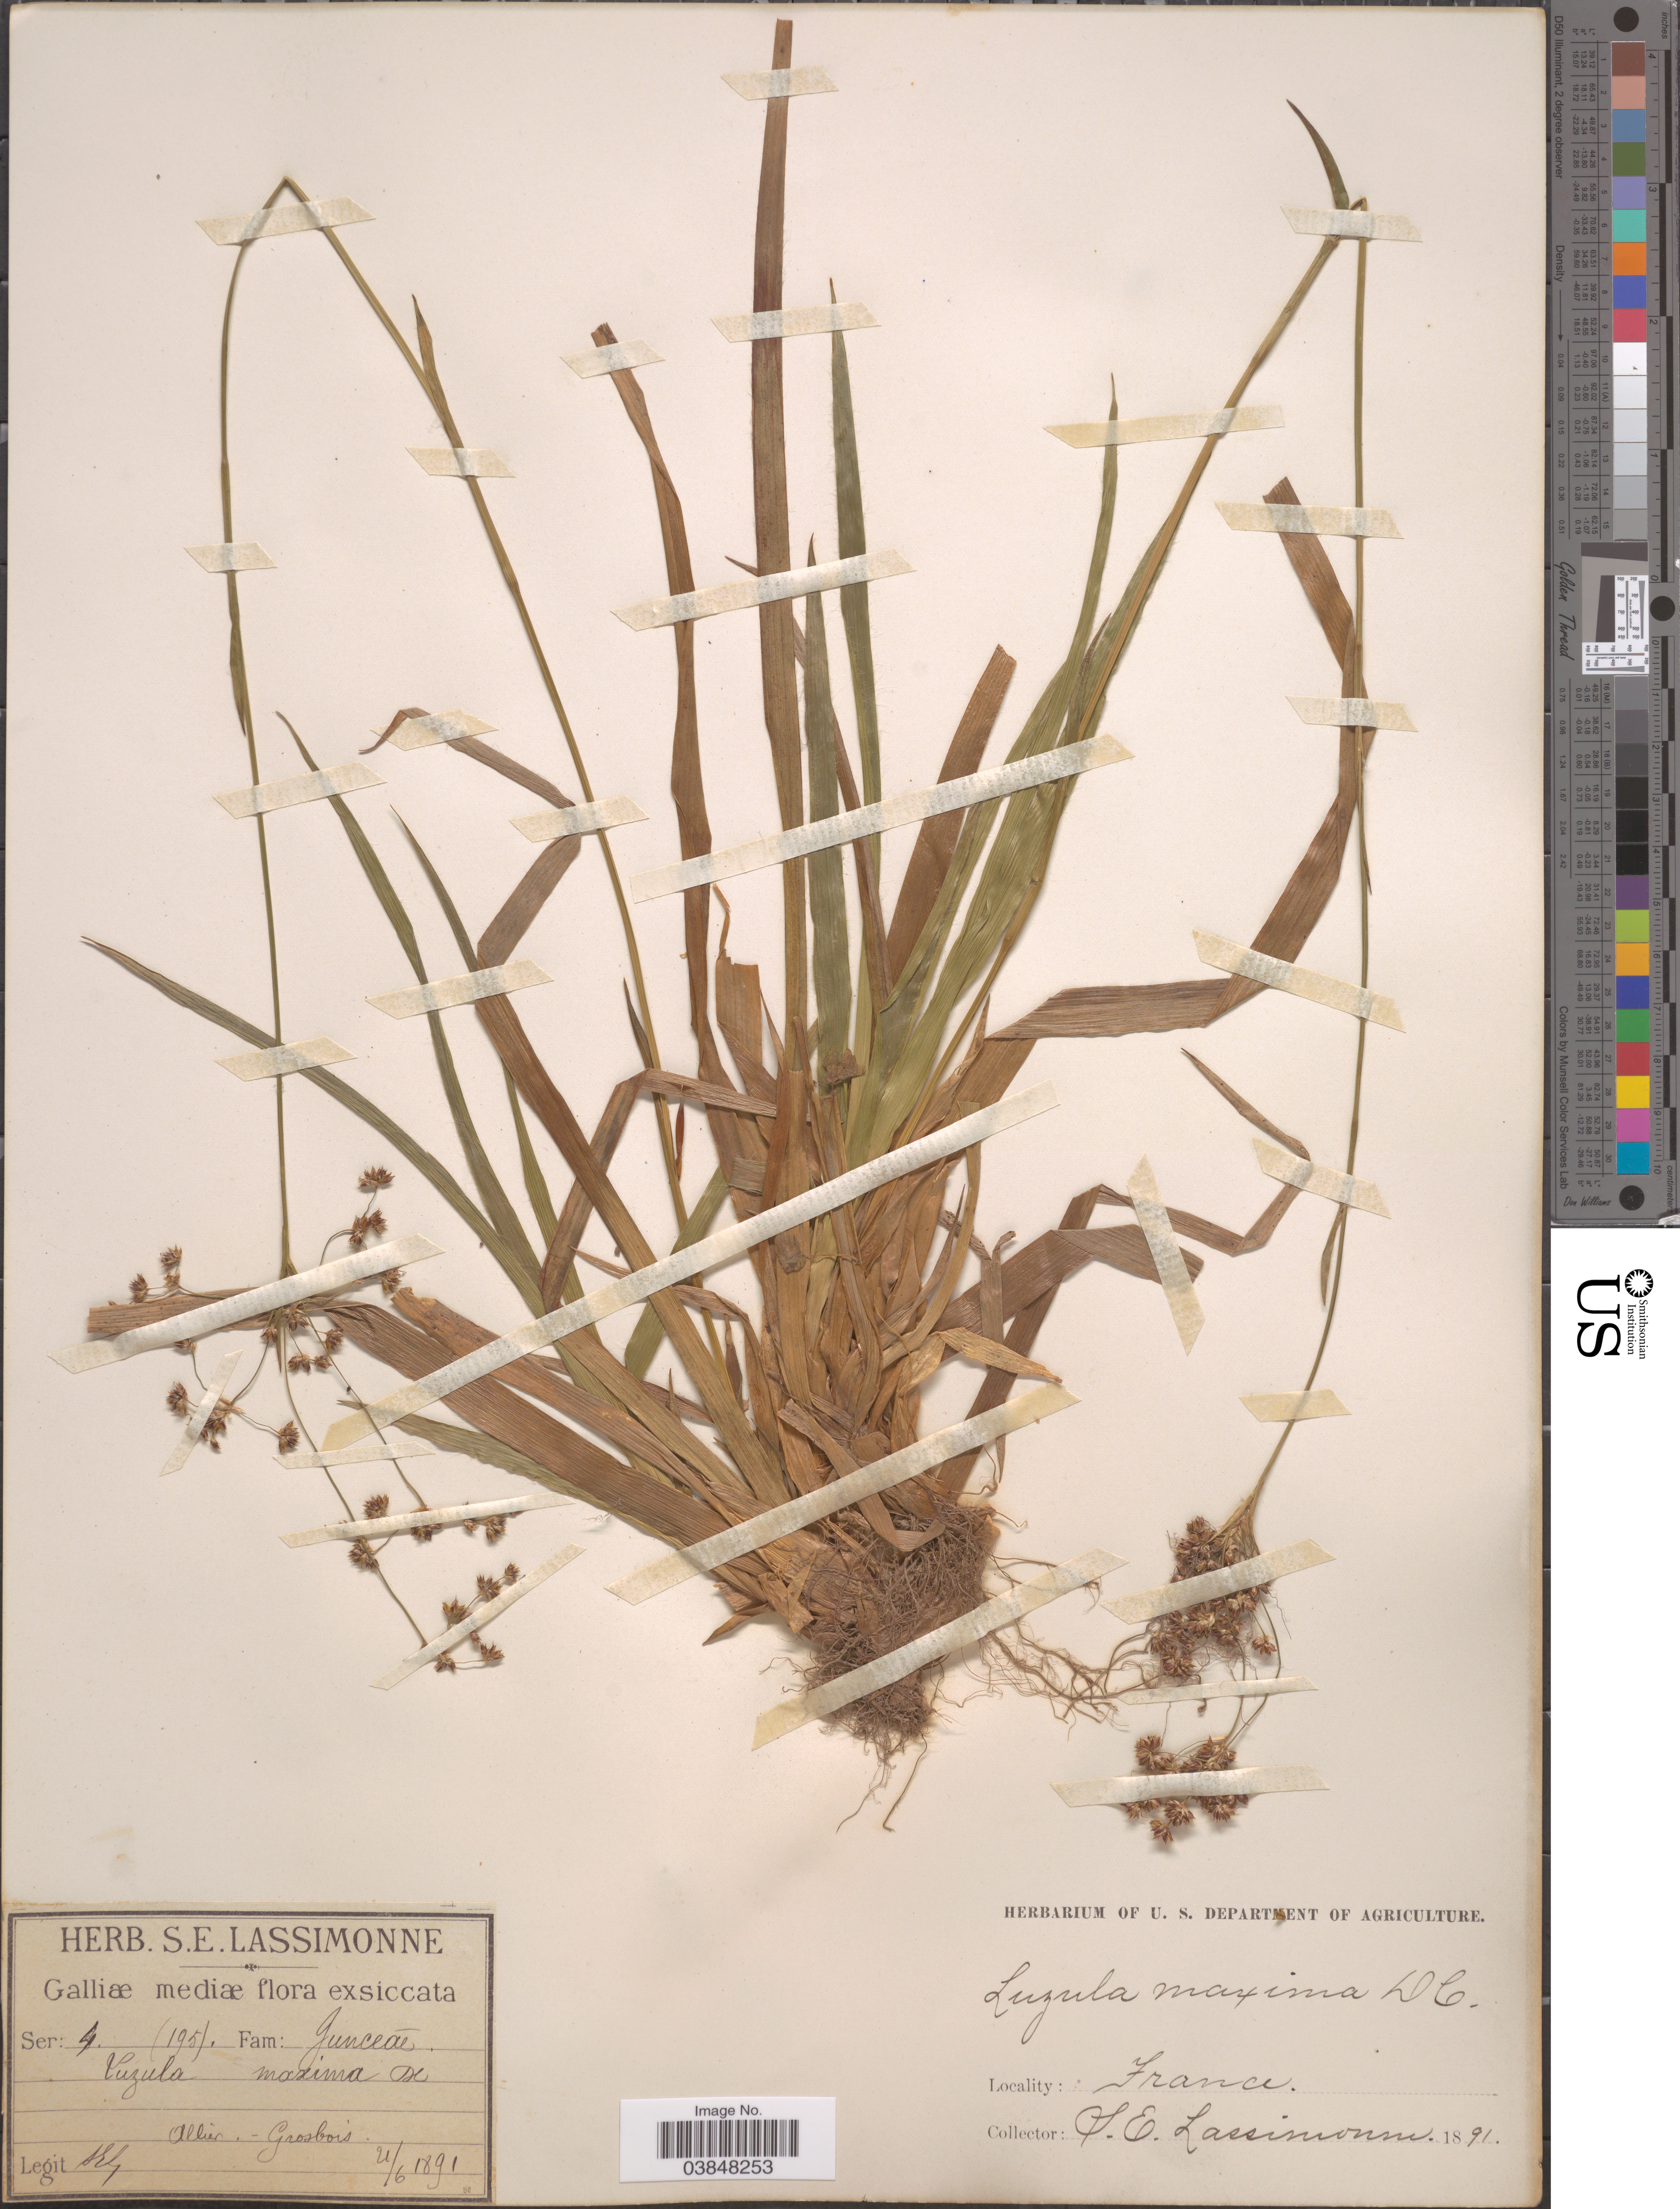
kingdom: Plantae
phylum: Tracheophyta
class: Liliopsida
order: Poales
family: Juncaceae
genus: Luzula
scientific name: Luzula sylvatica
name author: (Huds.) Gaudin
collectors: S. Lassimonne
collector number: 4(195)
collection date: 1891-06-21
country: France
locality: Galliae mediae. Allier - Grosbois.